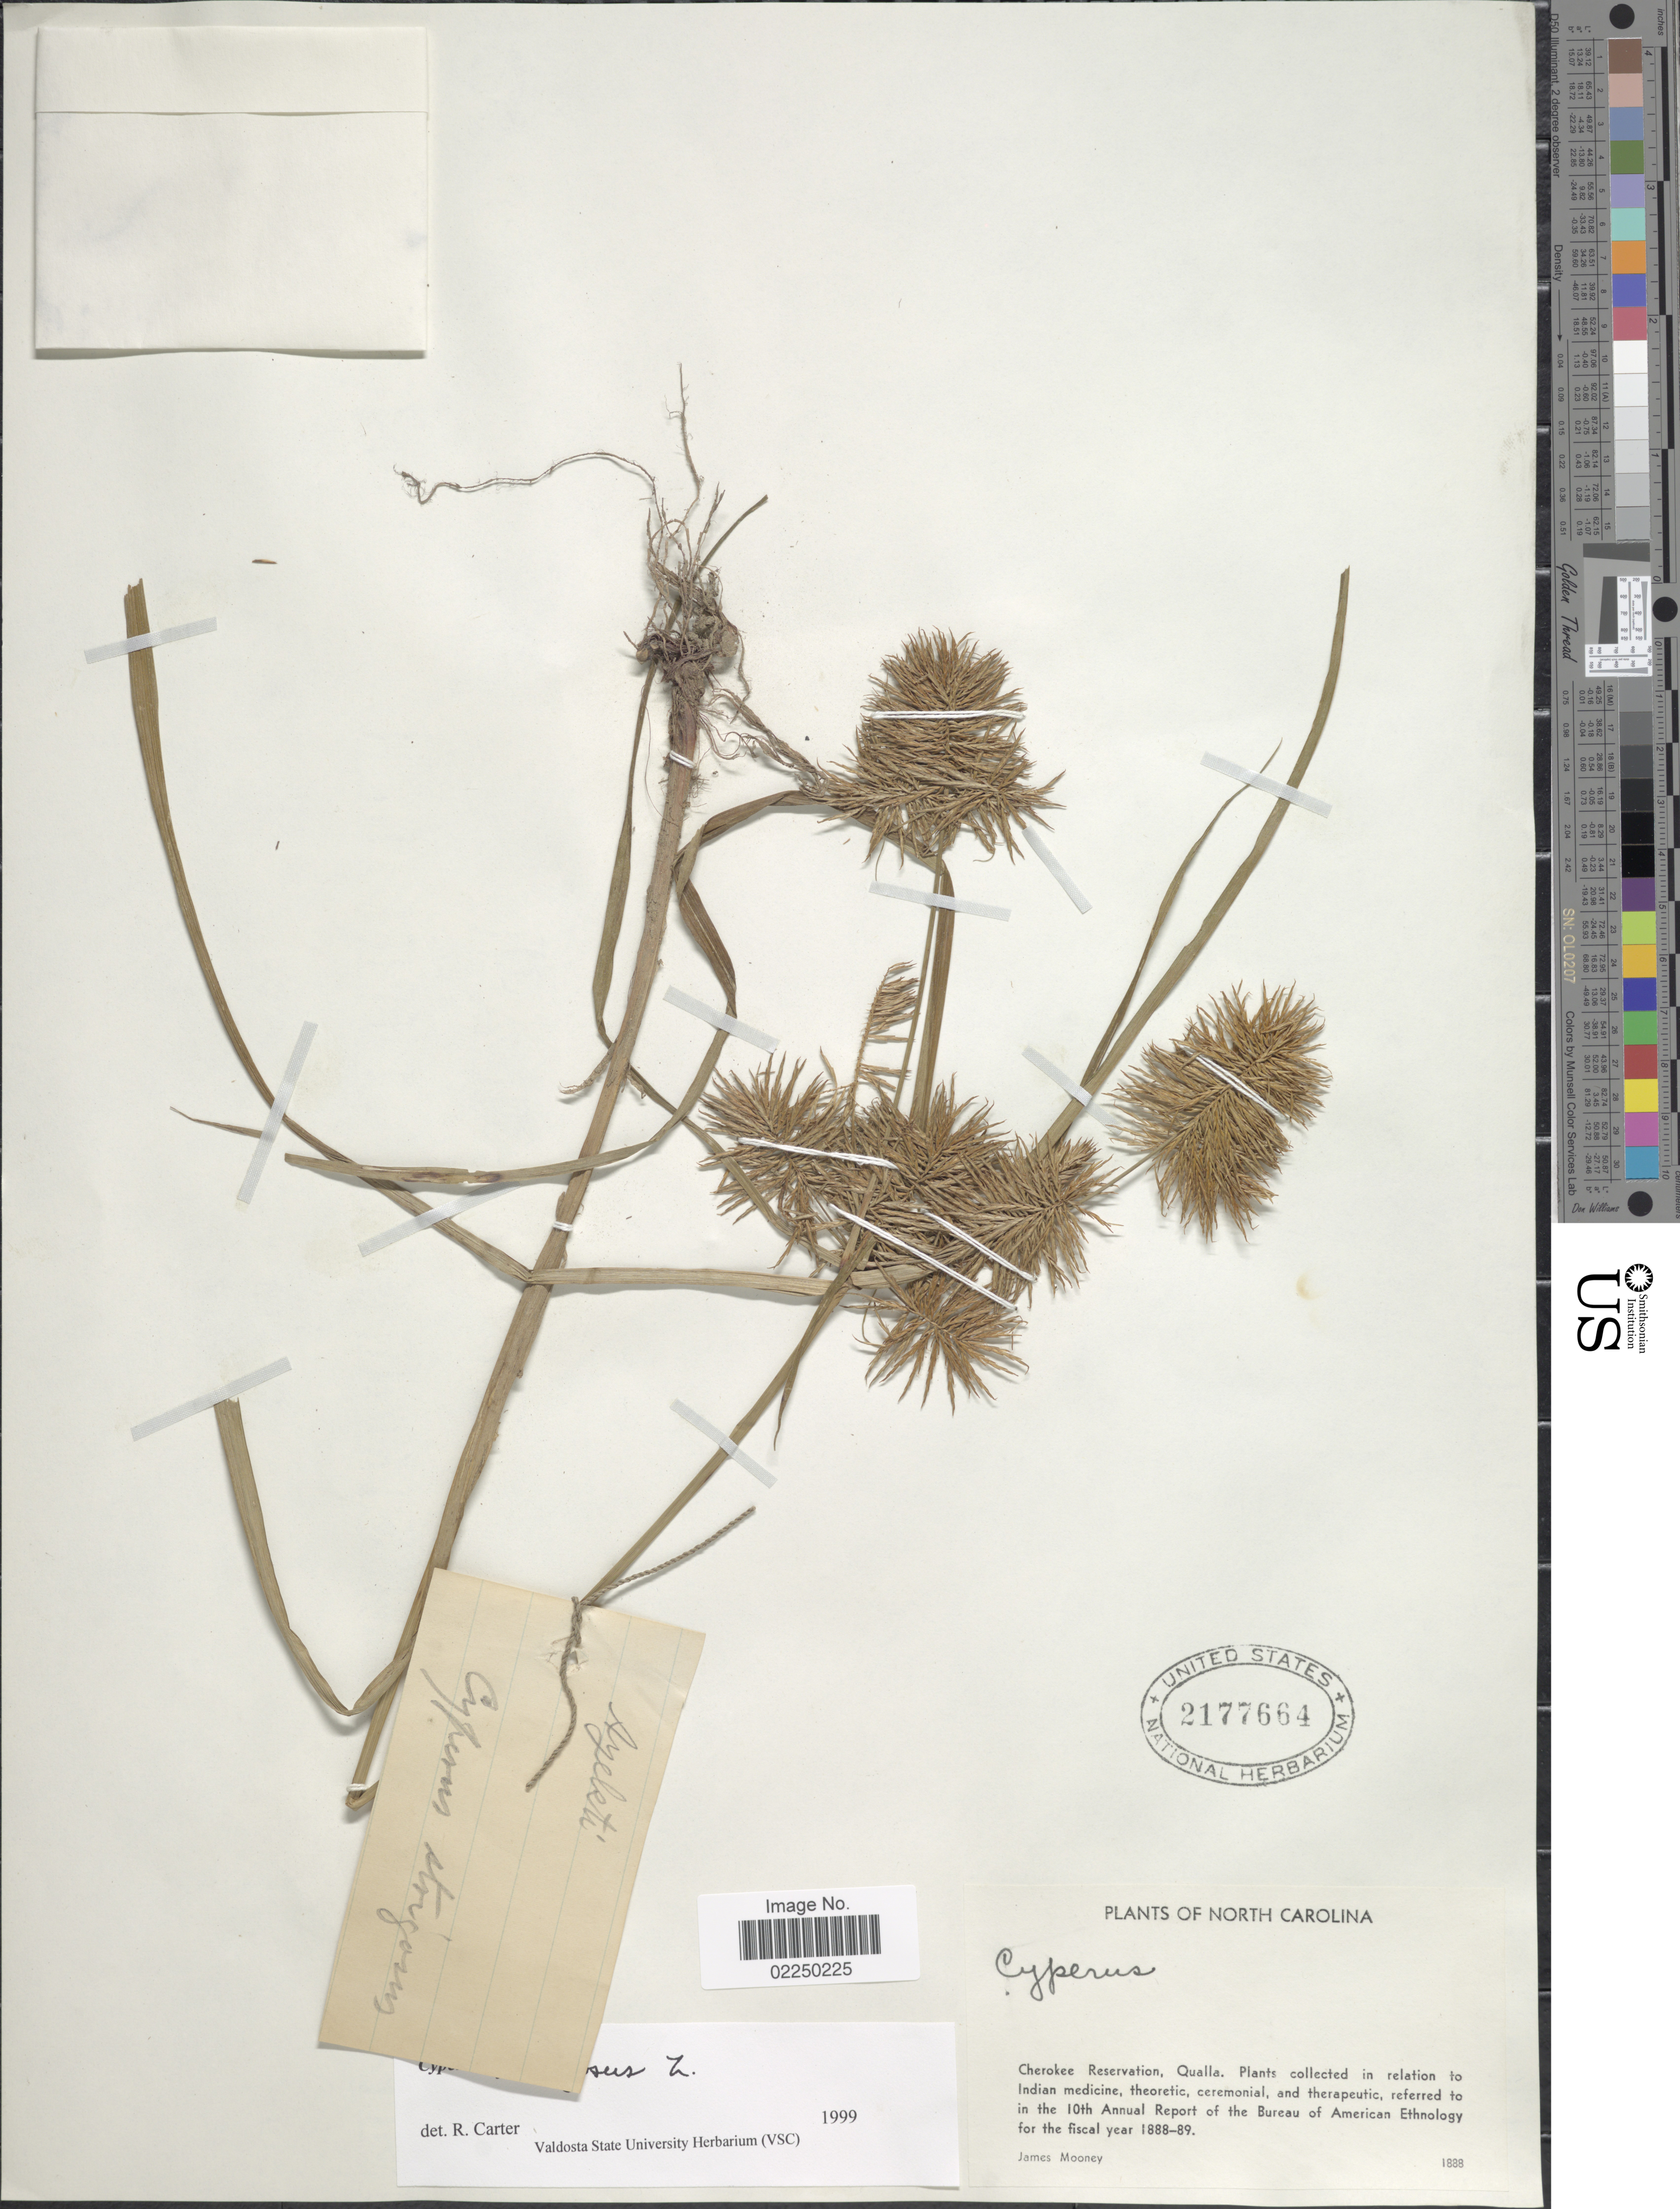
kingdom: Plantae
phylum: Tracheophyta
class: Liliopsida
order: Poales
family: Cyperaceae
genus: Cyperus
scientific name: Cyperus strigosus L.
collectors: J. Mooney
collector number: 1888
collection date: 1888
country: United States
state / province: North Carolina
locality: Cherokee Reservation, Qualla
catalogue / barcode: US 2177664